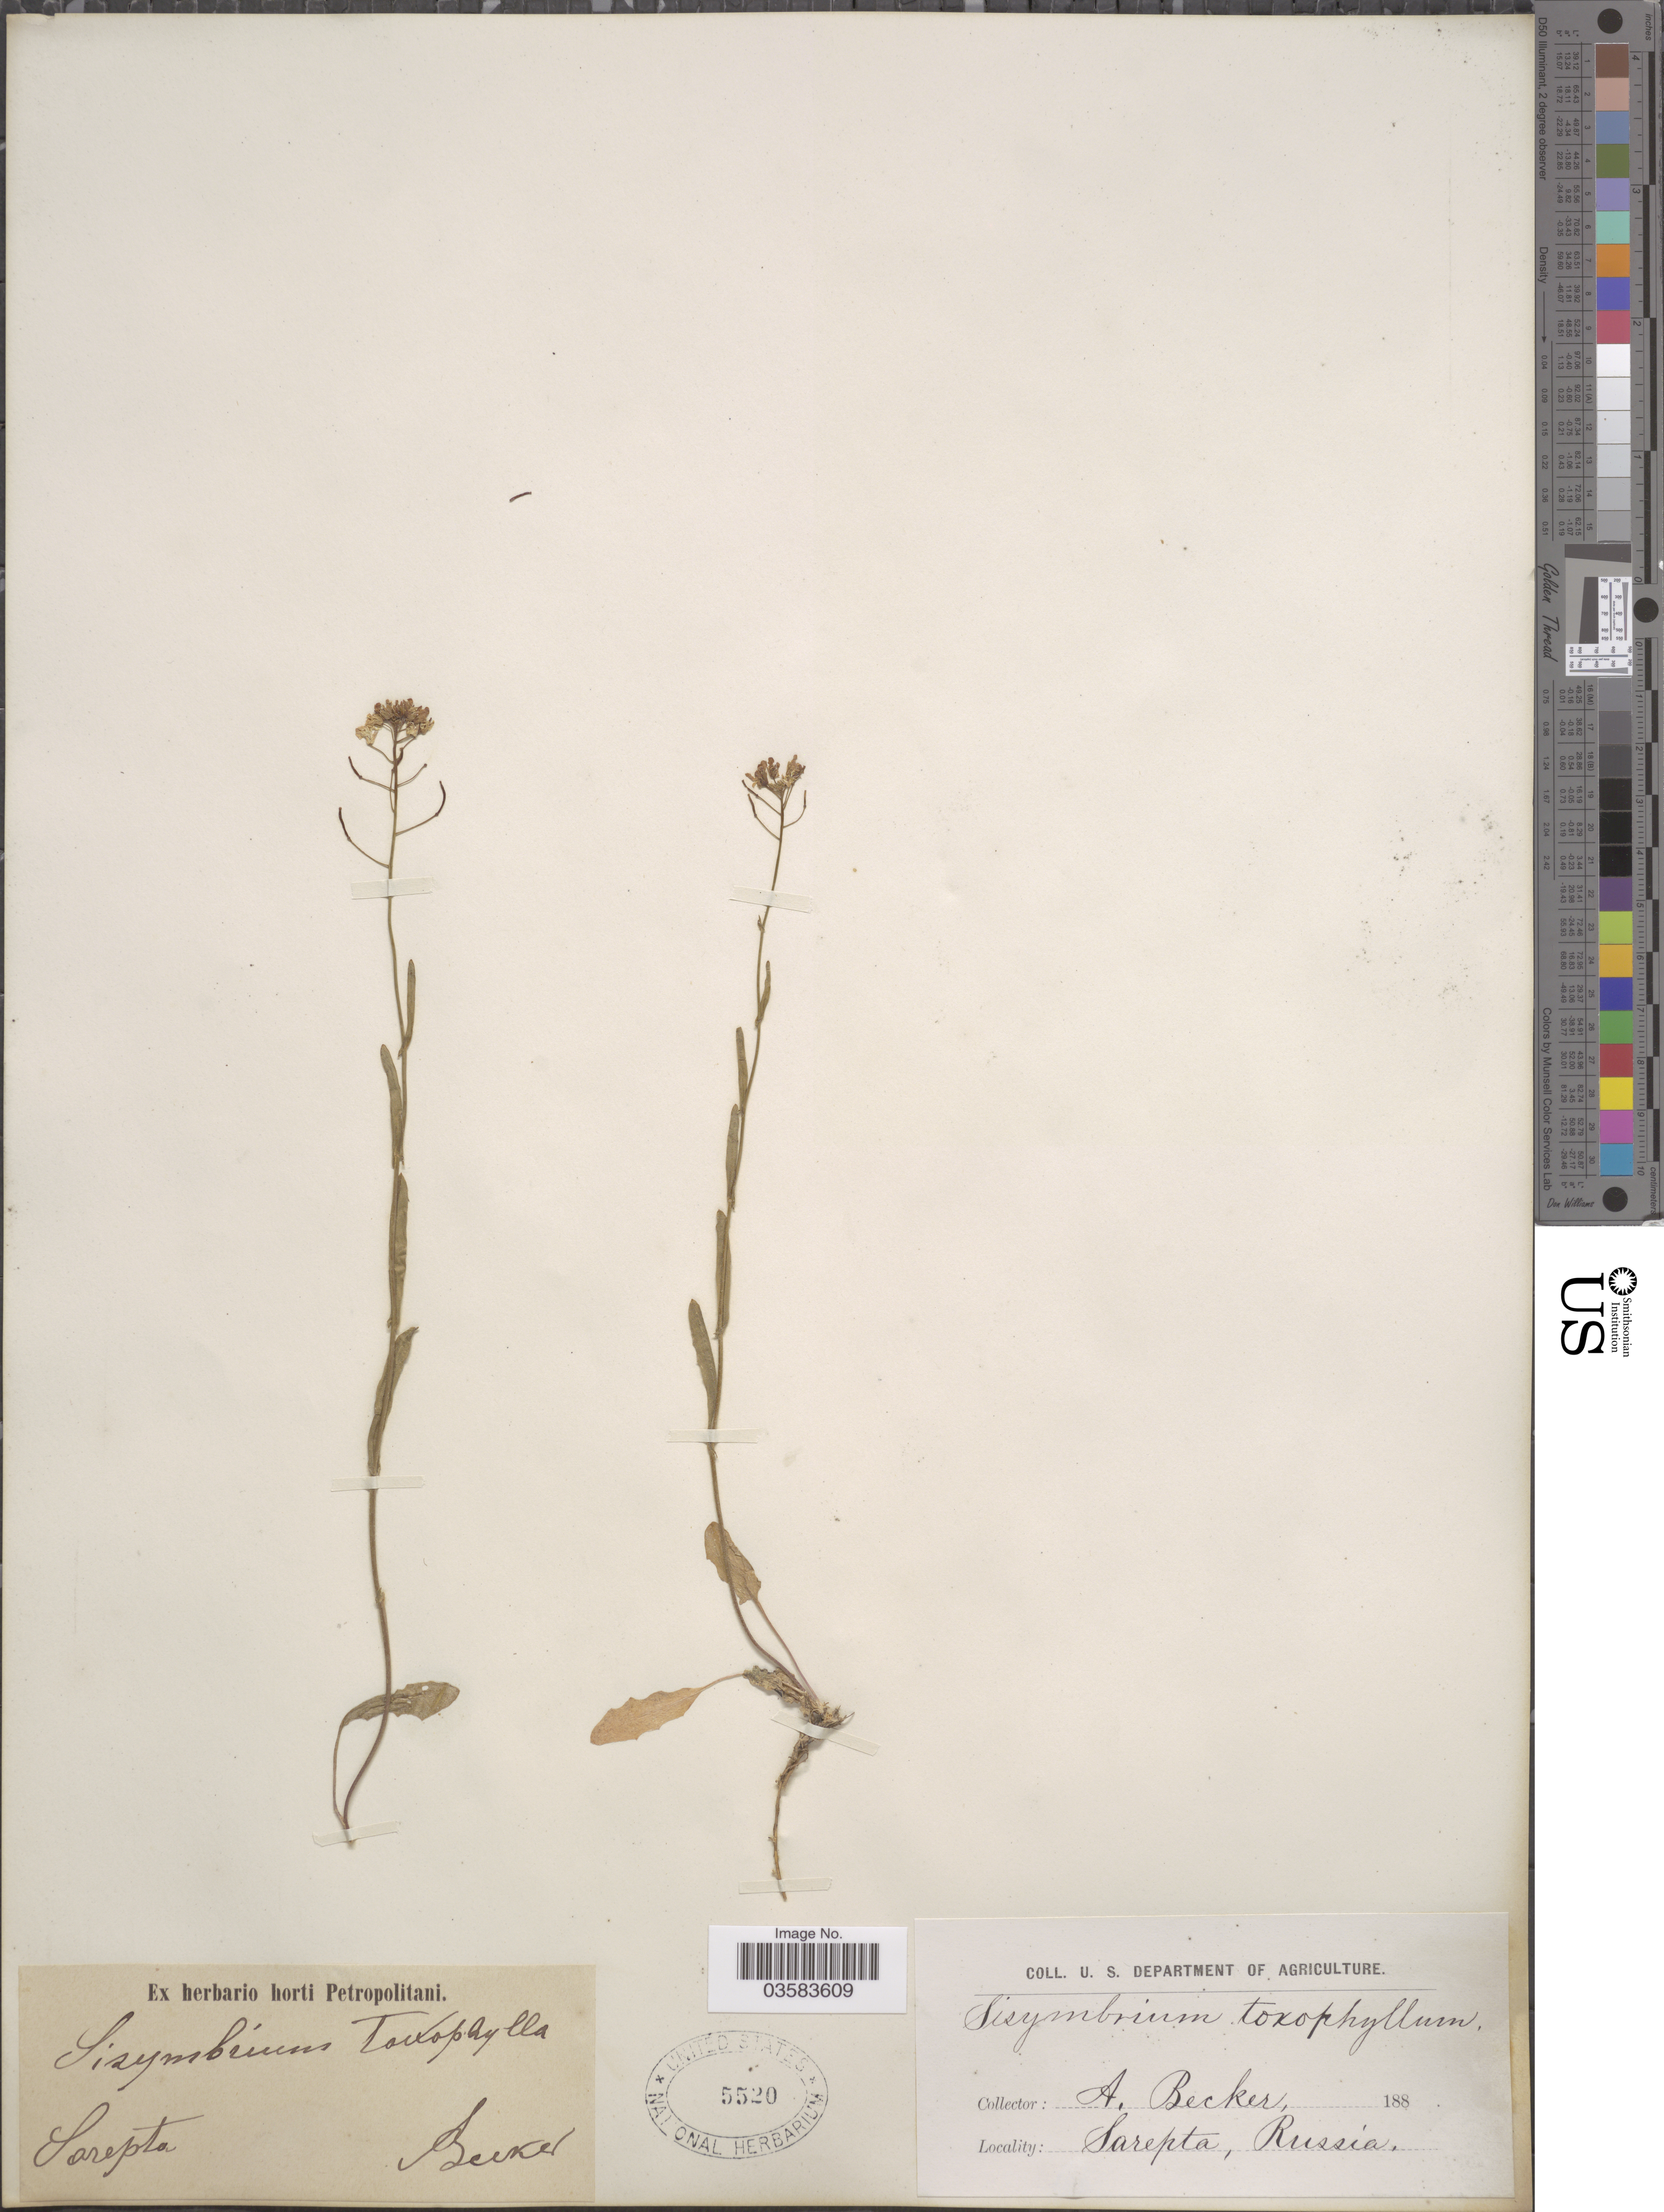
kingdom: Plantae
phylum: Tracheophyta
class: Magnoliopsida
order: Brassicales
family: Brassicaceae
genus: Sisymbrium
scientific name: Sisymbrium toxophyllum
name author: (M. Bieb.) C.A. Mey.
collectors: A. Becker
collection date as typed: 188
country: Russian Federation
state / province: Volgograd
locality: Sarepta, Russia.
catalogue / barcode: US 5520